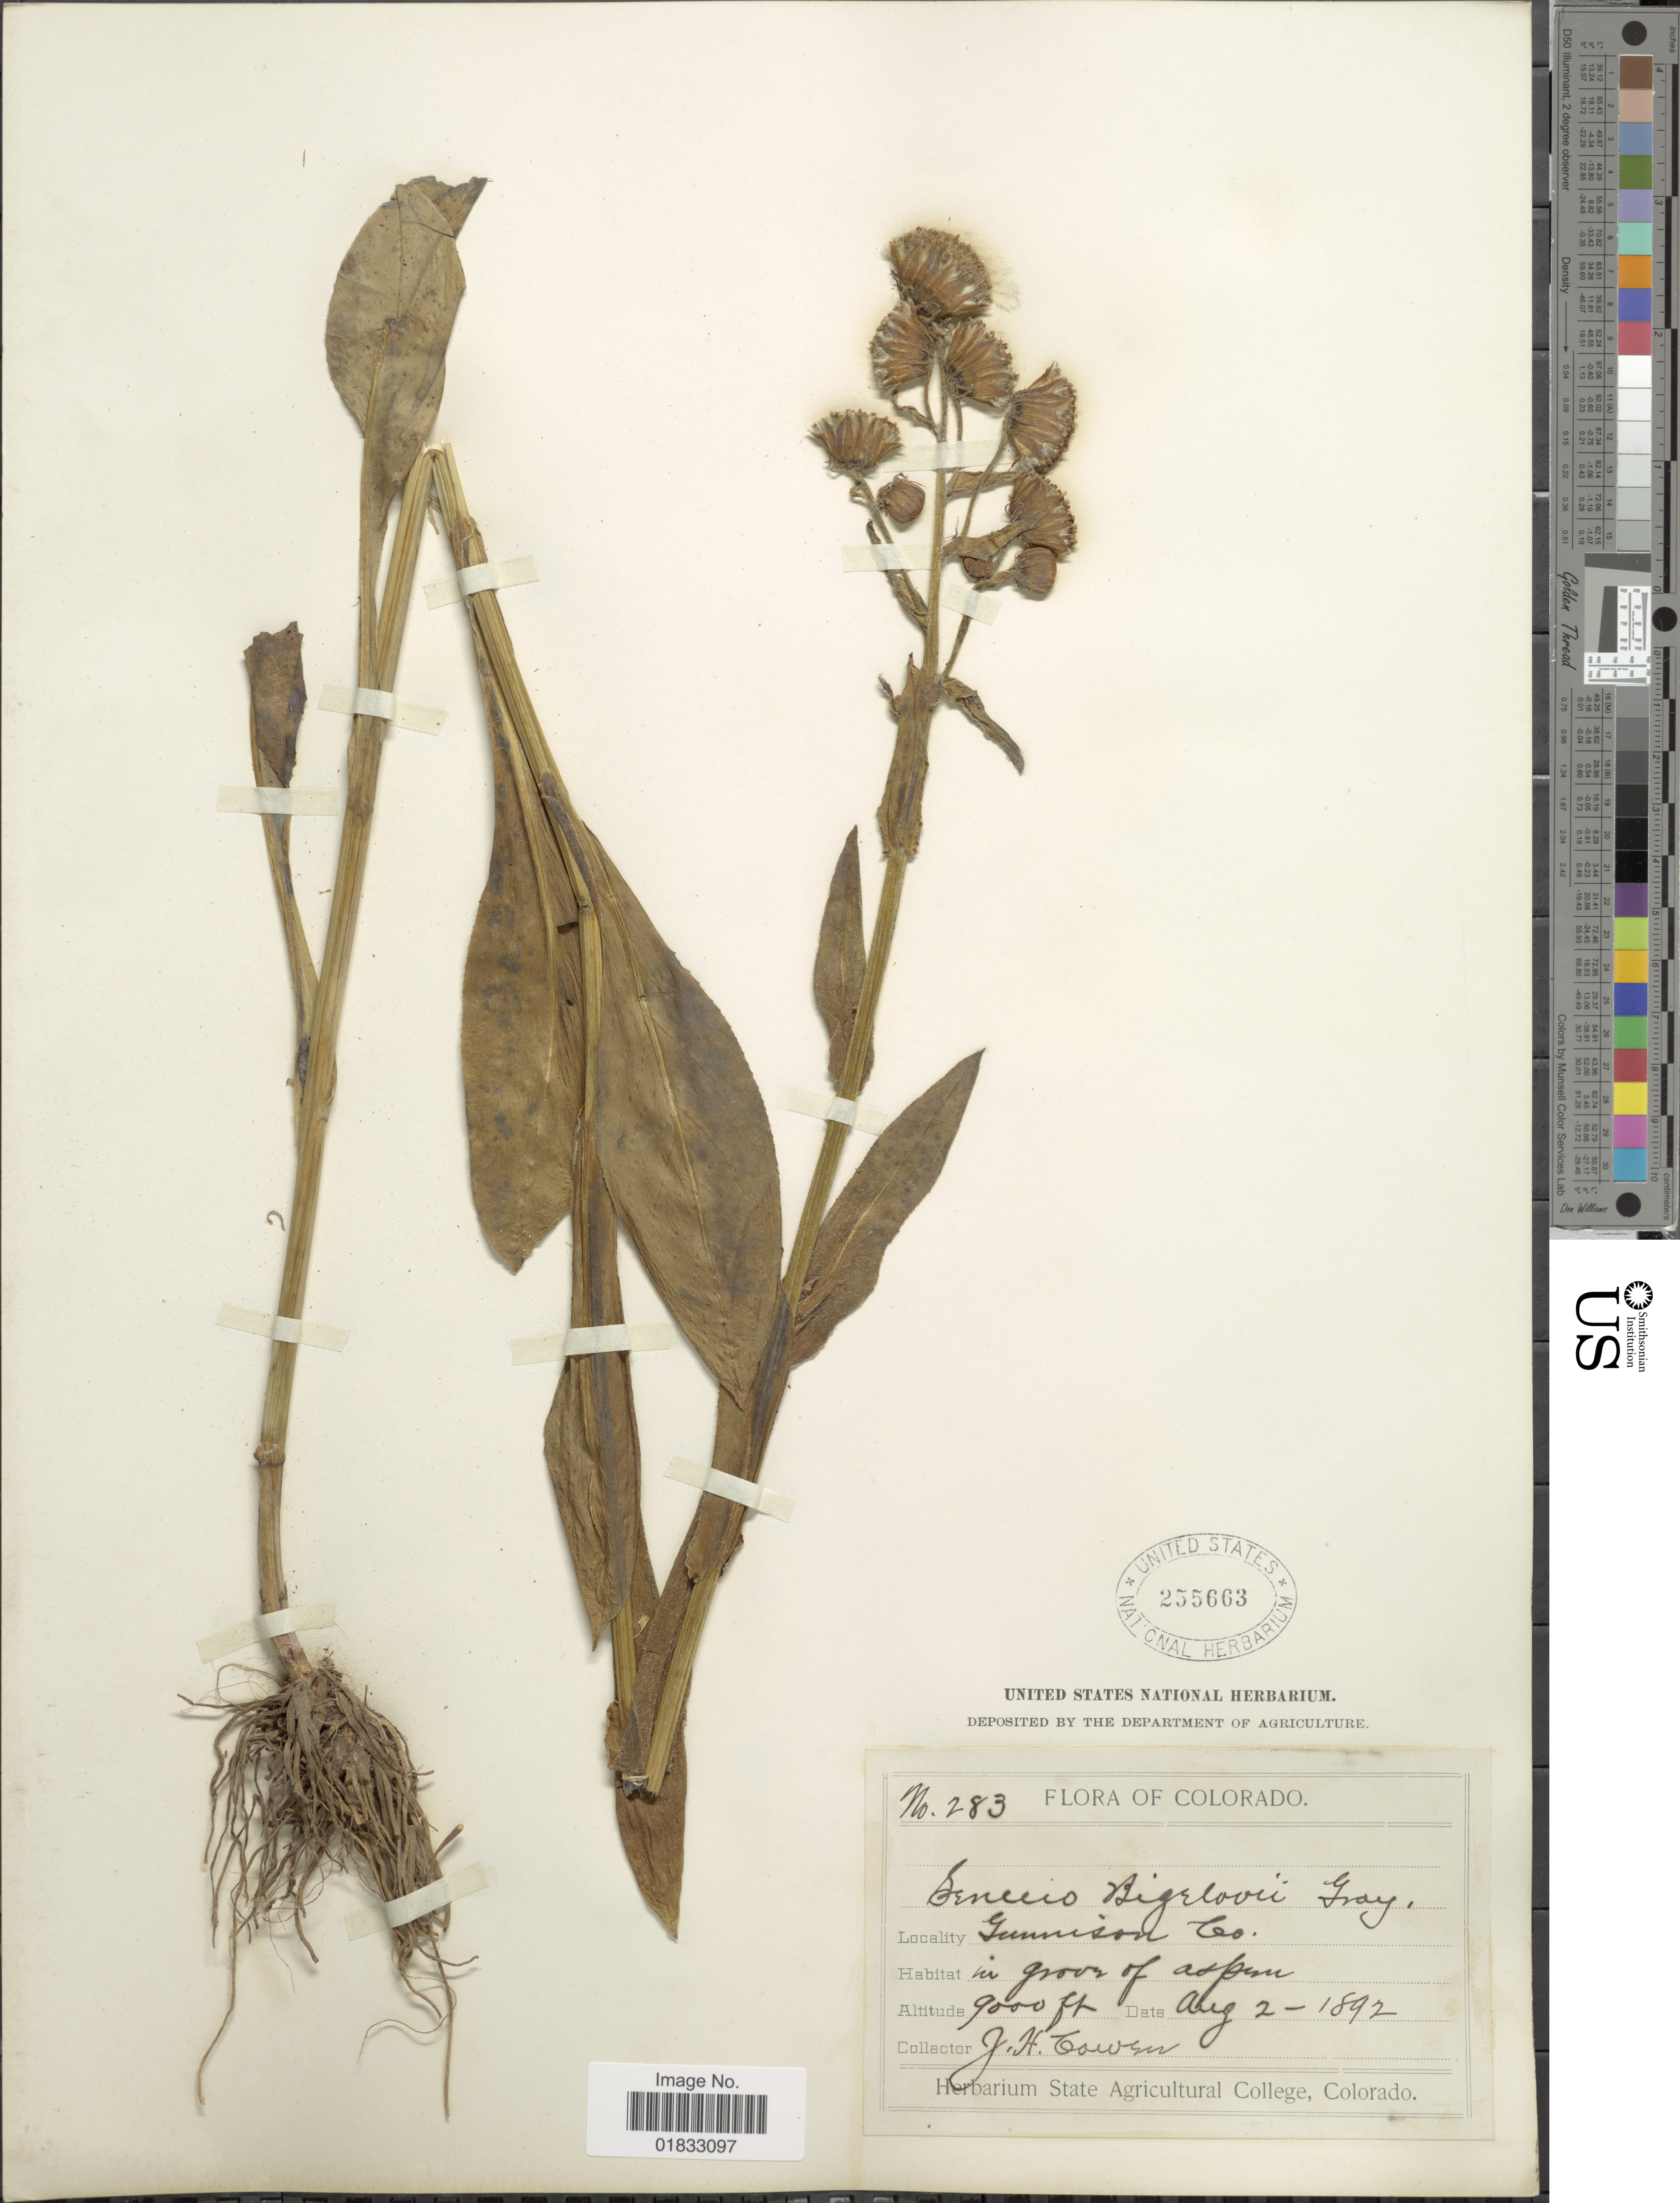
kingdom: Plantae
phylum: Tracheophyta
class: Magnoliopsida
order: Asterales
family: Asteraceae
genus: Senecio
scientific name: Senecio bigelovii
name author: A. Gray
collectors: J. H. Cowen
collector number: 283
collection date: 1892-08-02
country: United States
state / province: Colorado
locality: Gunnison Co.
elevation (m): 2743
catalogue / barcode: US 255663